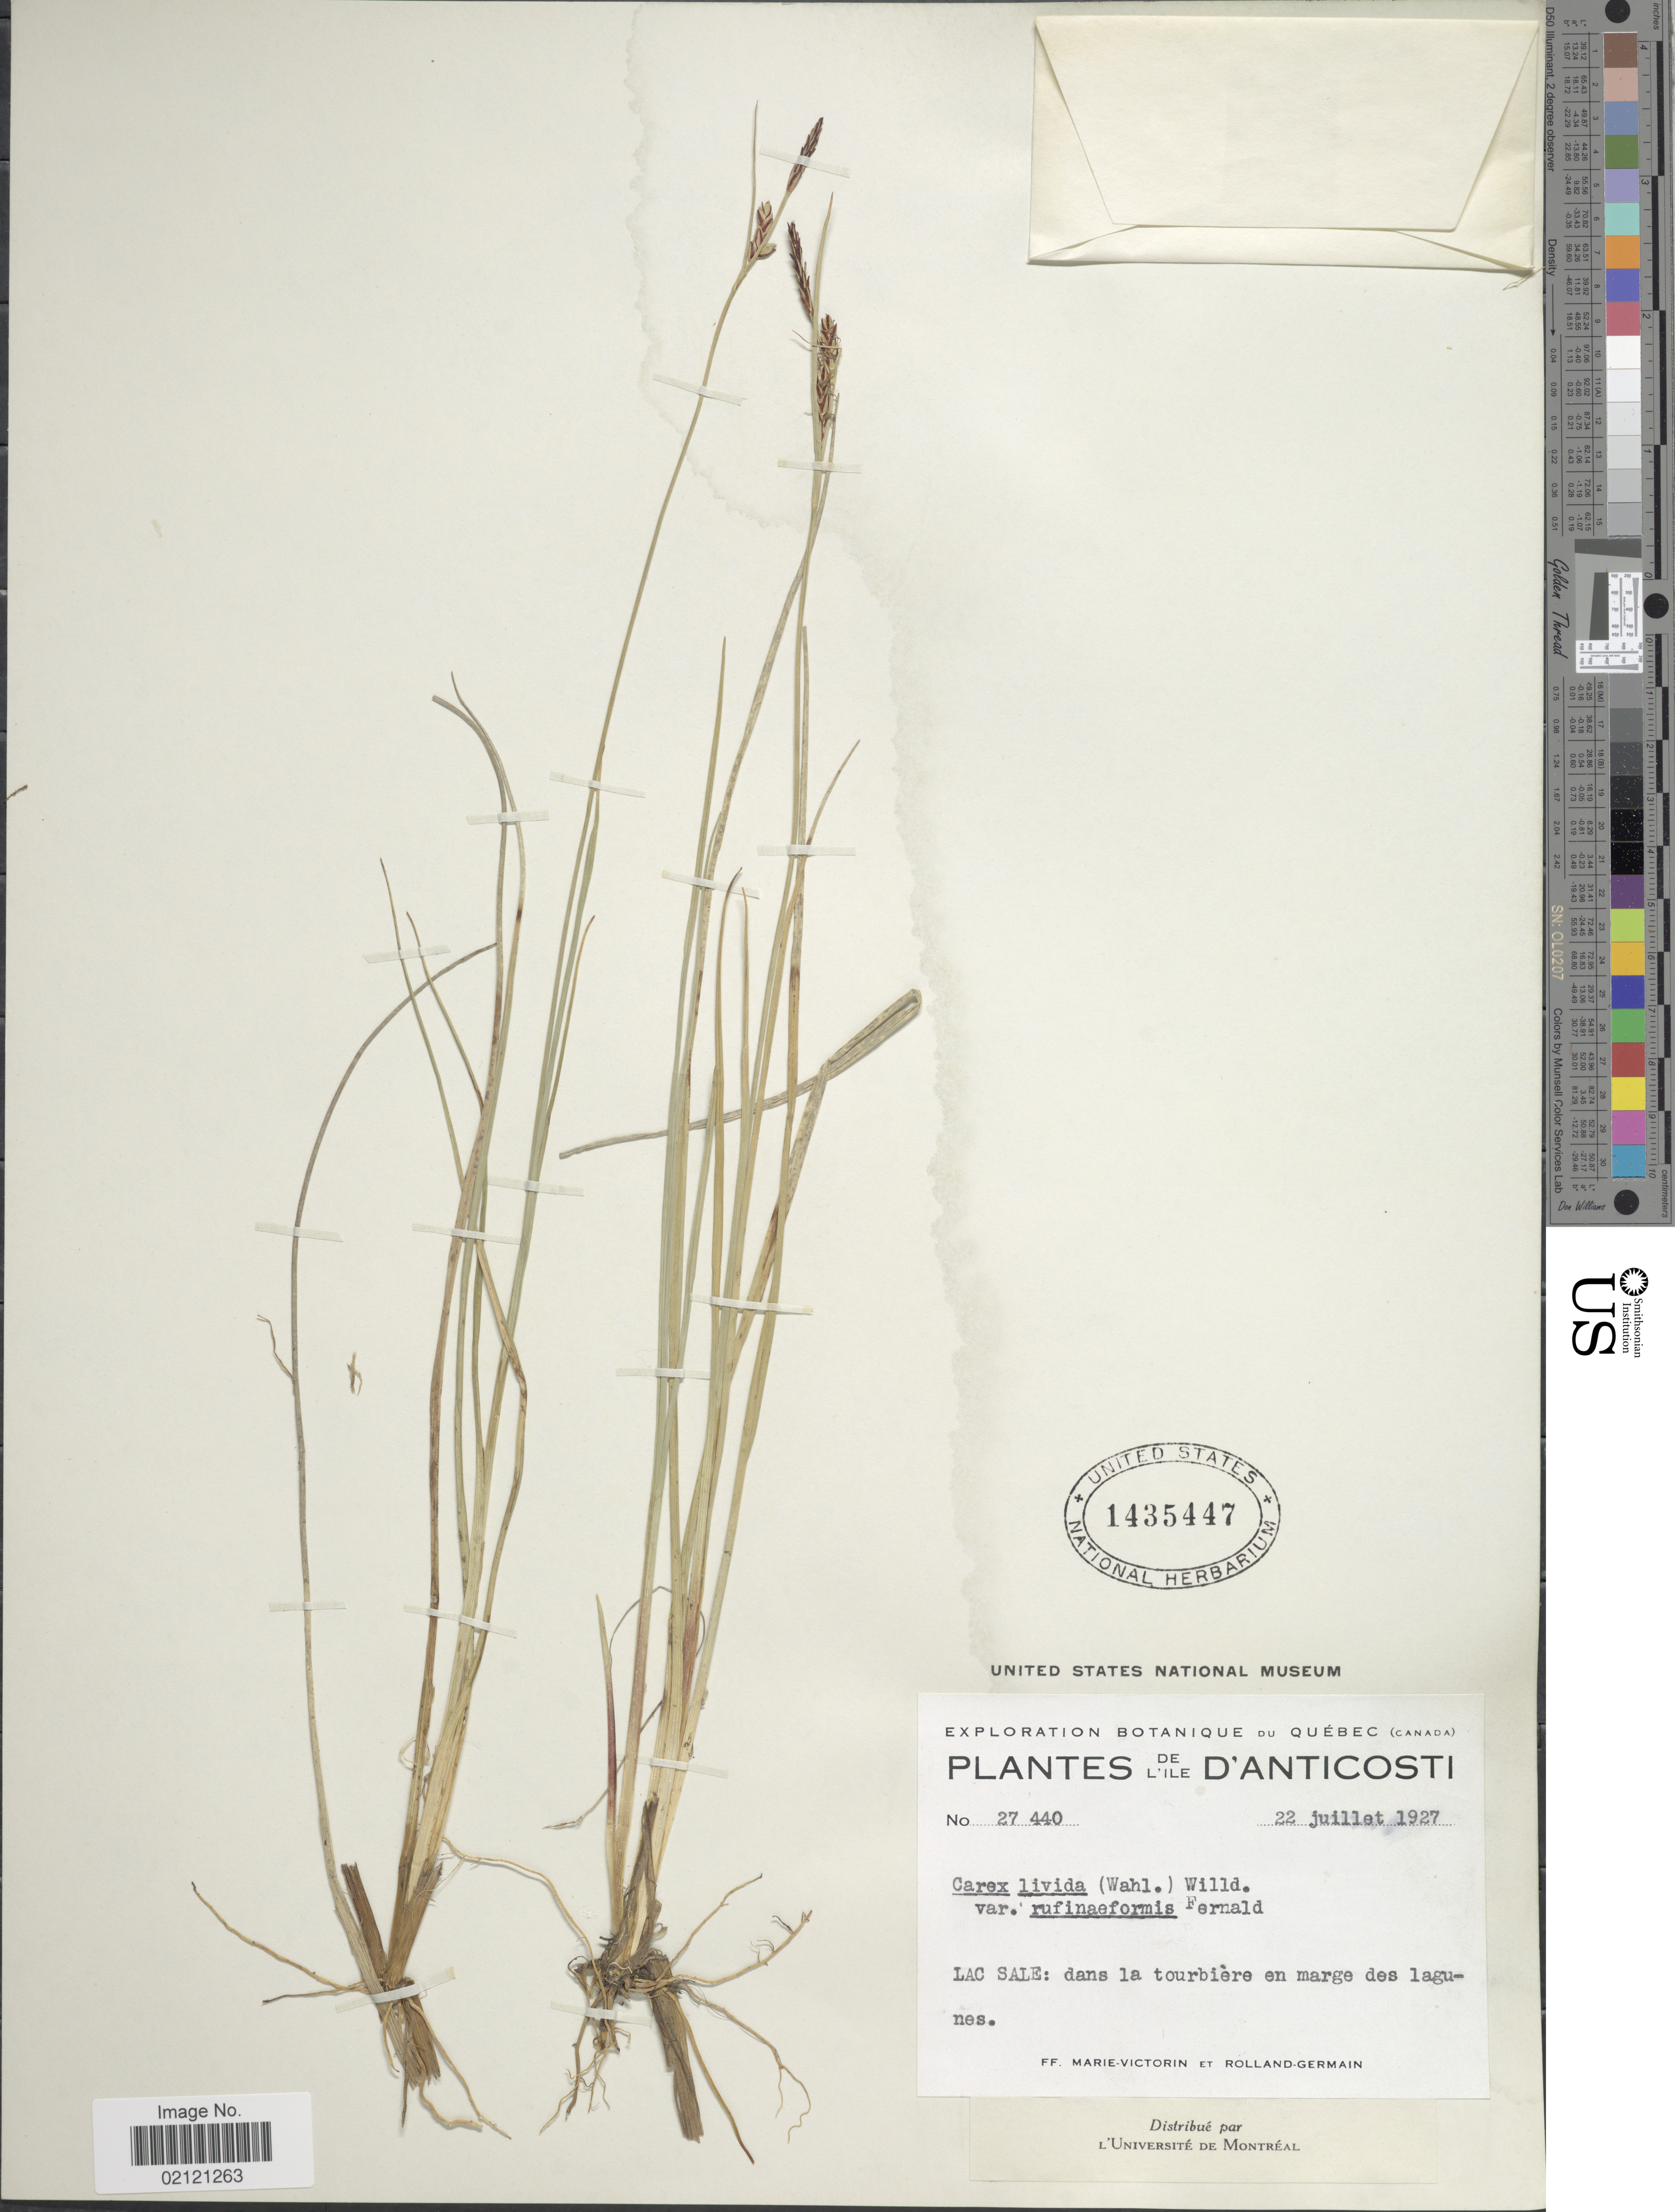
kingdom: Plantae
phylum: Tracheophyta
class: Liliopsida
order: Poales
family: Cyperaceae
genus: Carex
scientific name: Carex livida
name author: (Wahlenb.) Willd.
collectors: F. Marie-Victorin & Rolland-Germain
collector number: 27440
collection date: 1927-07-22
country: Canada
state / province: Quebec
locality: De L'Ile D'Anticosti, Lac Sale: dans la tourbiere en marge des lagunes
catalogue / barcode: US 1435447